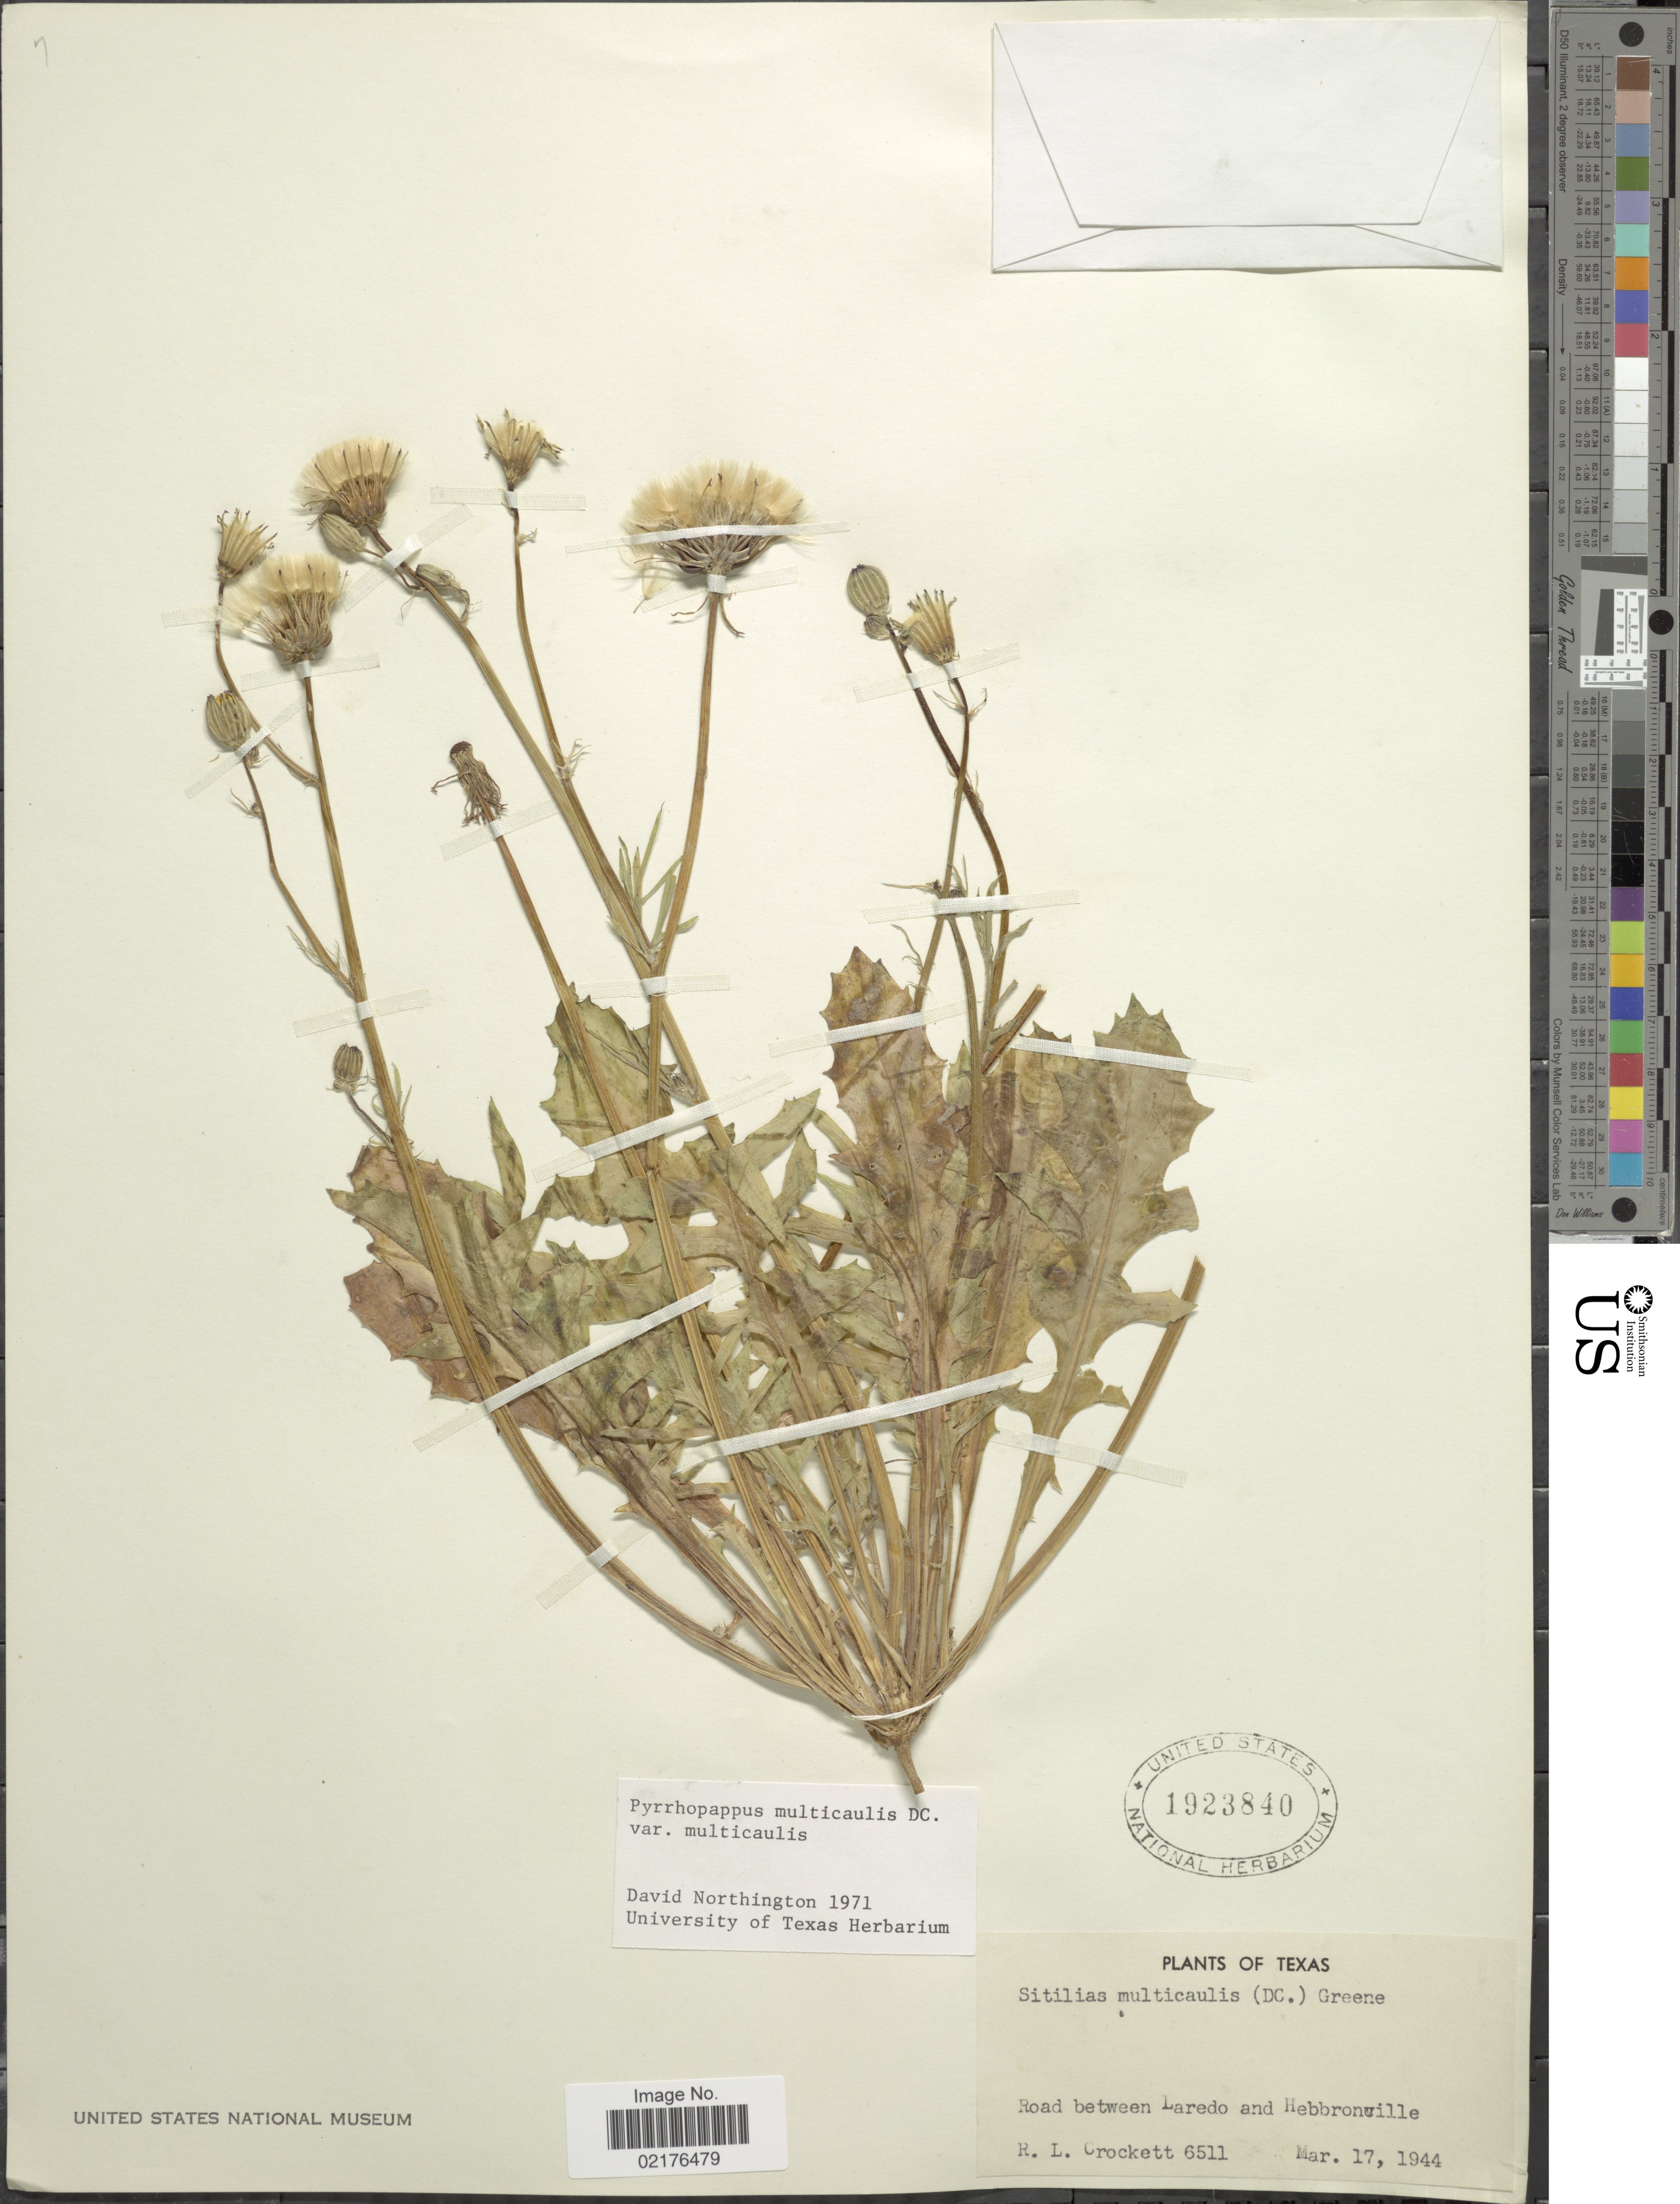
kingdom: Plantae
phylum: Tracheophyta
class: Magnoliopsida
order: Asterales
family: Asteraceae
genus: Pyrrhopappus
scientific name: Pyrrhopappus pauciflorus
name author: (D. Don) DC.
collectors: R. Crockett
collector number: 6511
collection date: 1944-06-17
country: United States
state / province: Texas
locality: Road between Laredo and Hebbronville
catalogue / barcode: US 1923840